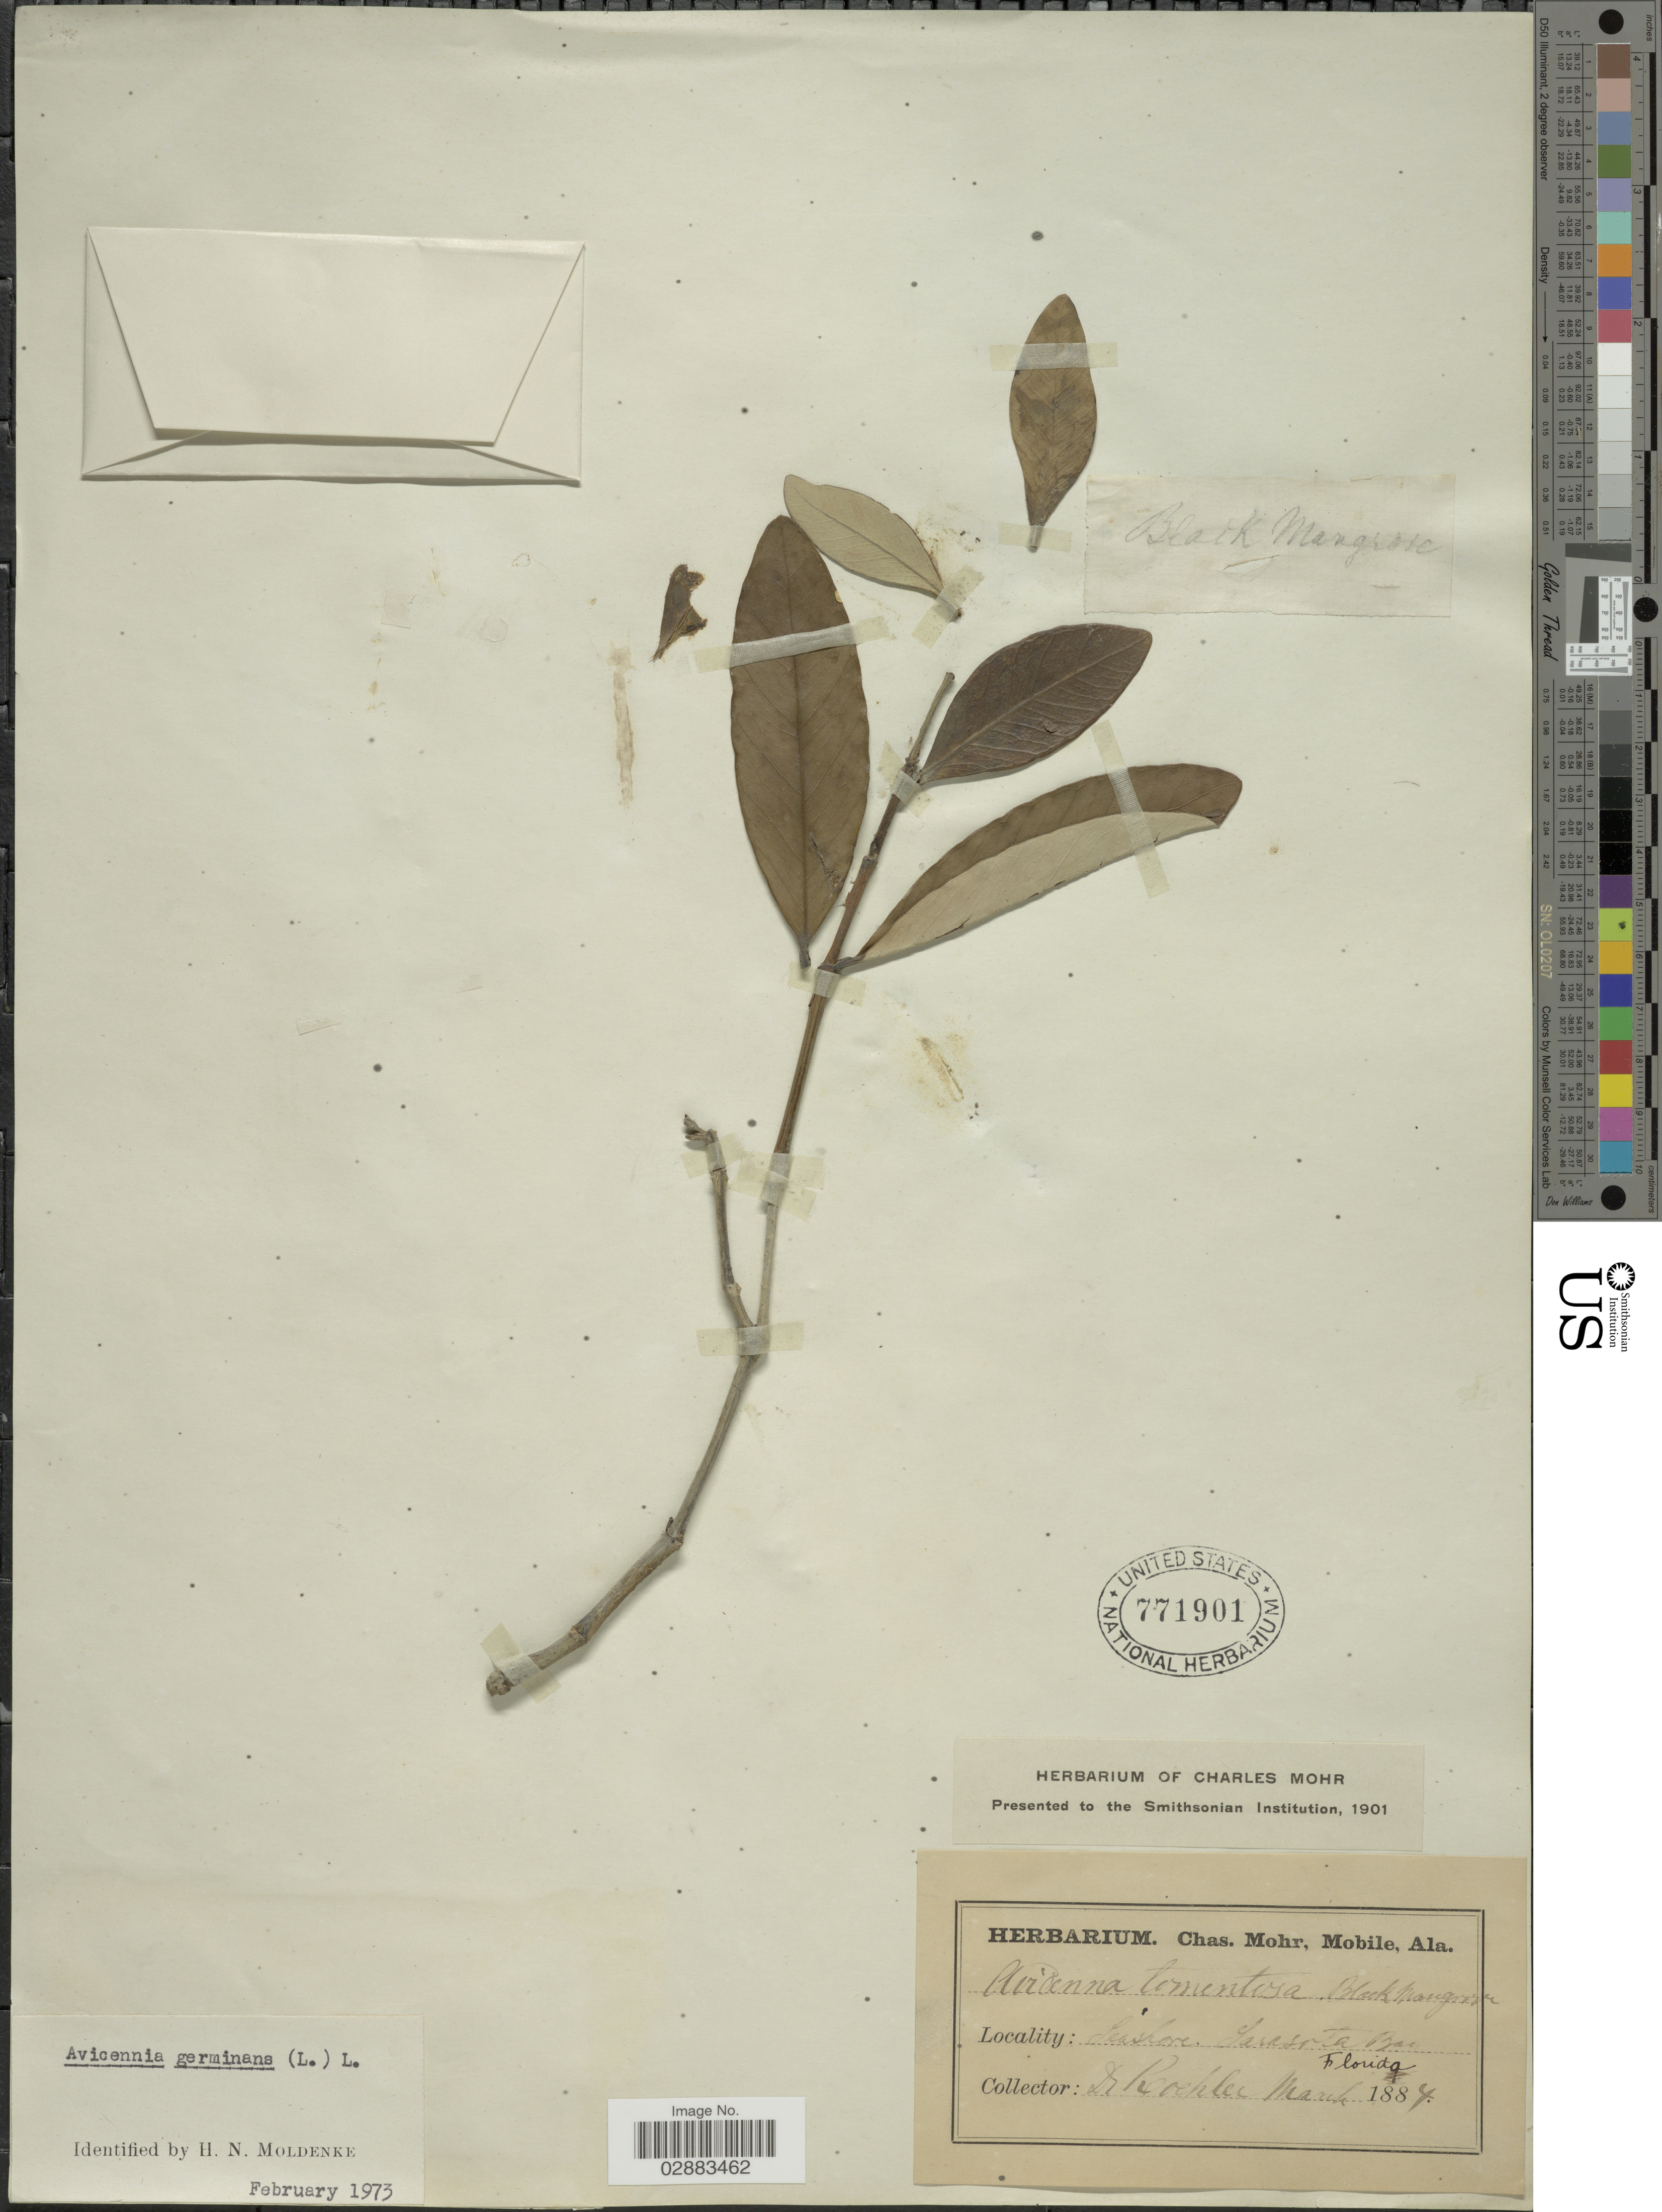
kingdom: Plantae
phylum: Tracheophyta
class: Magnoliopsida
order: Lamiales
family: Acanthaceae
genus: Avicennia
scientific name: Avicennia germinans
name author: (L.) L.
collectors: Roehler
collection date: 1884-03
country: United States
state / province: Florida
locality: Seashore, Sarasorta Bay.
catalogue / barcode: US 771901